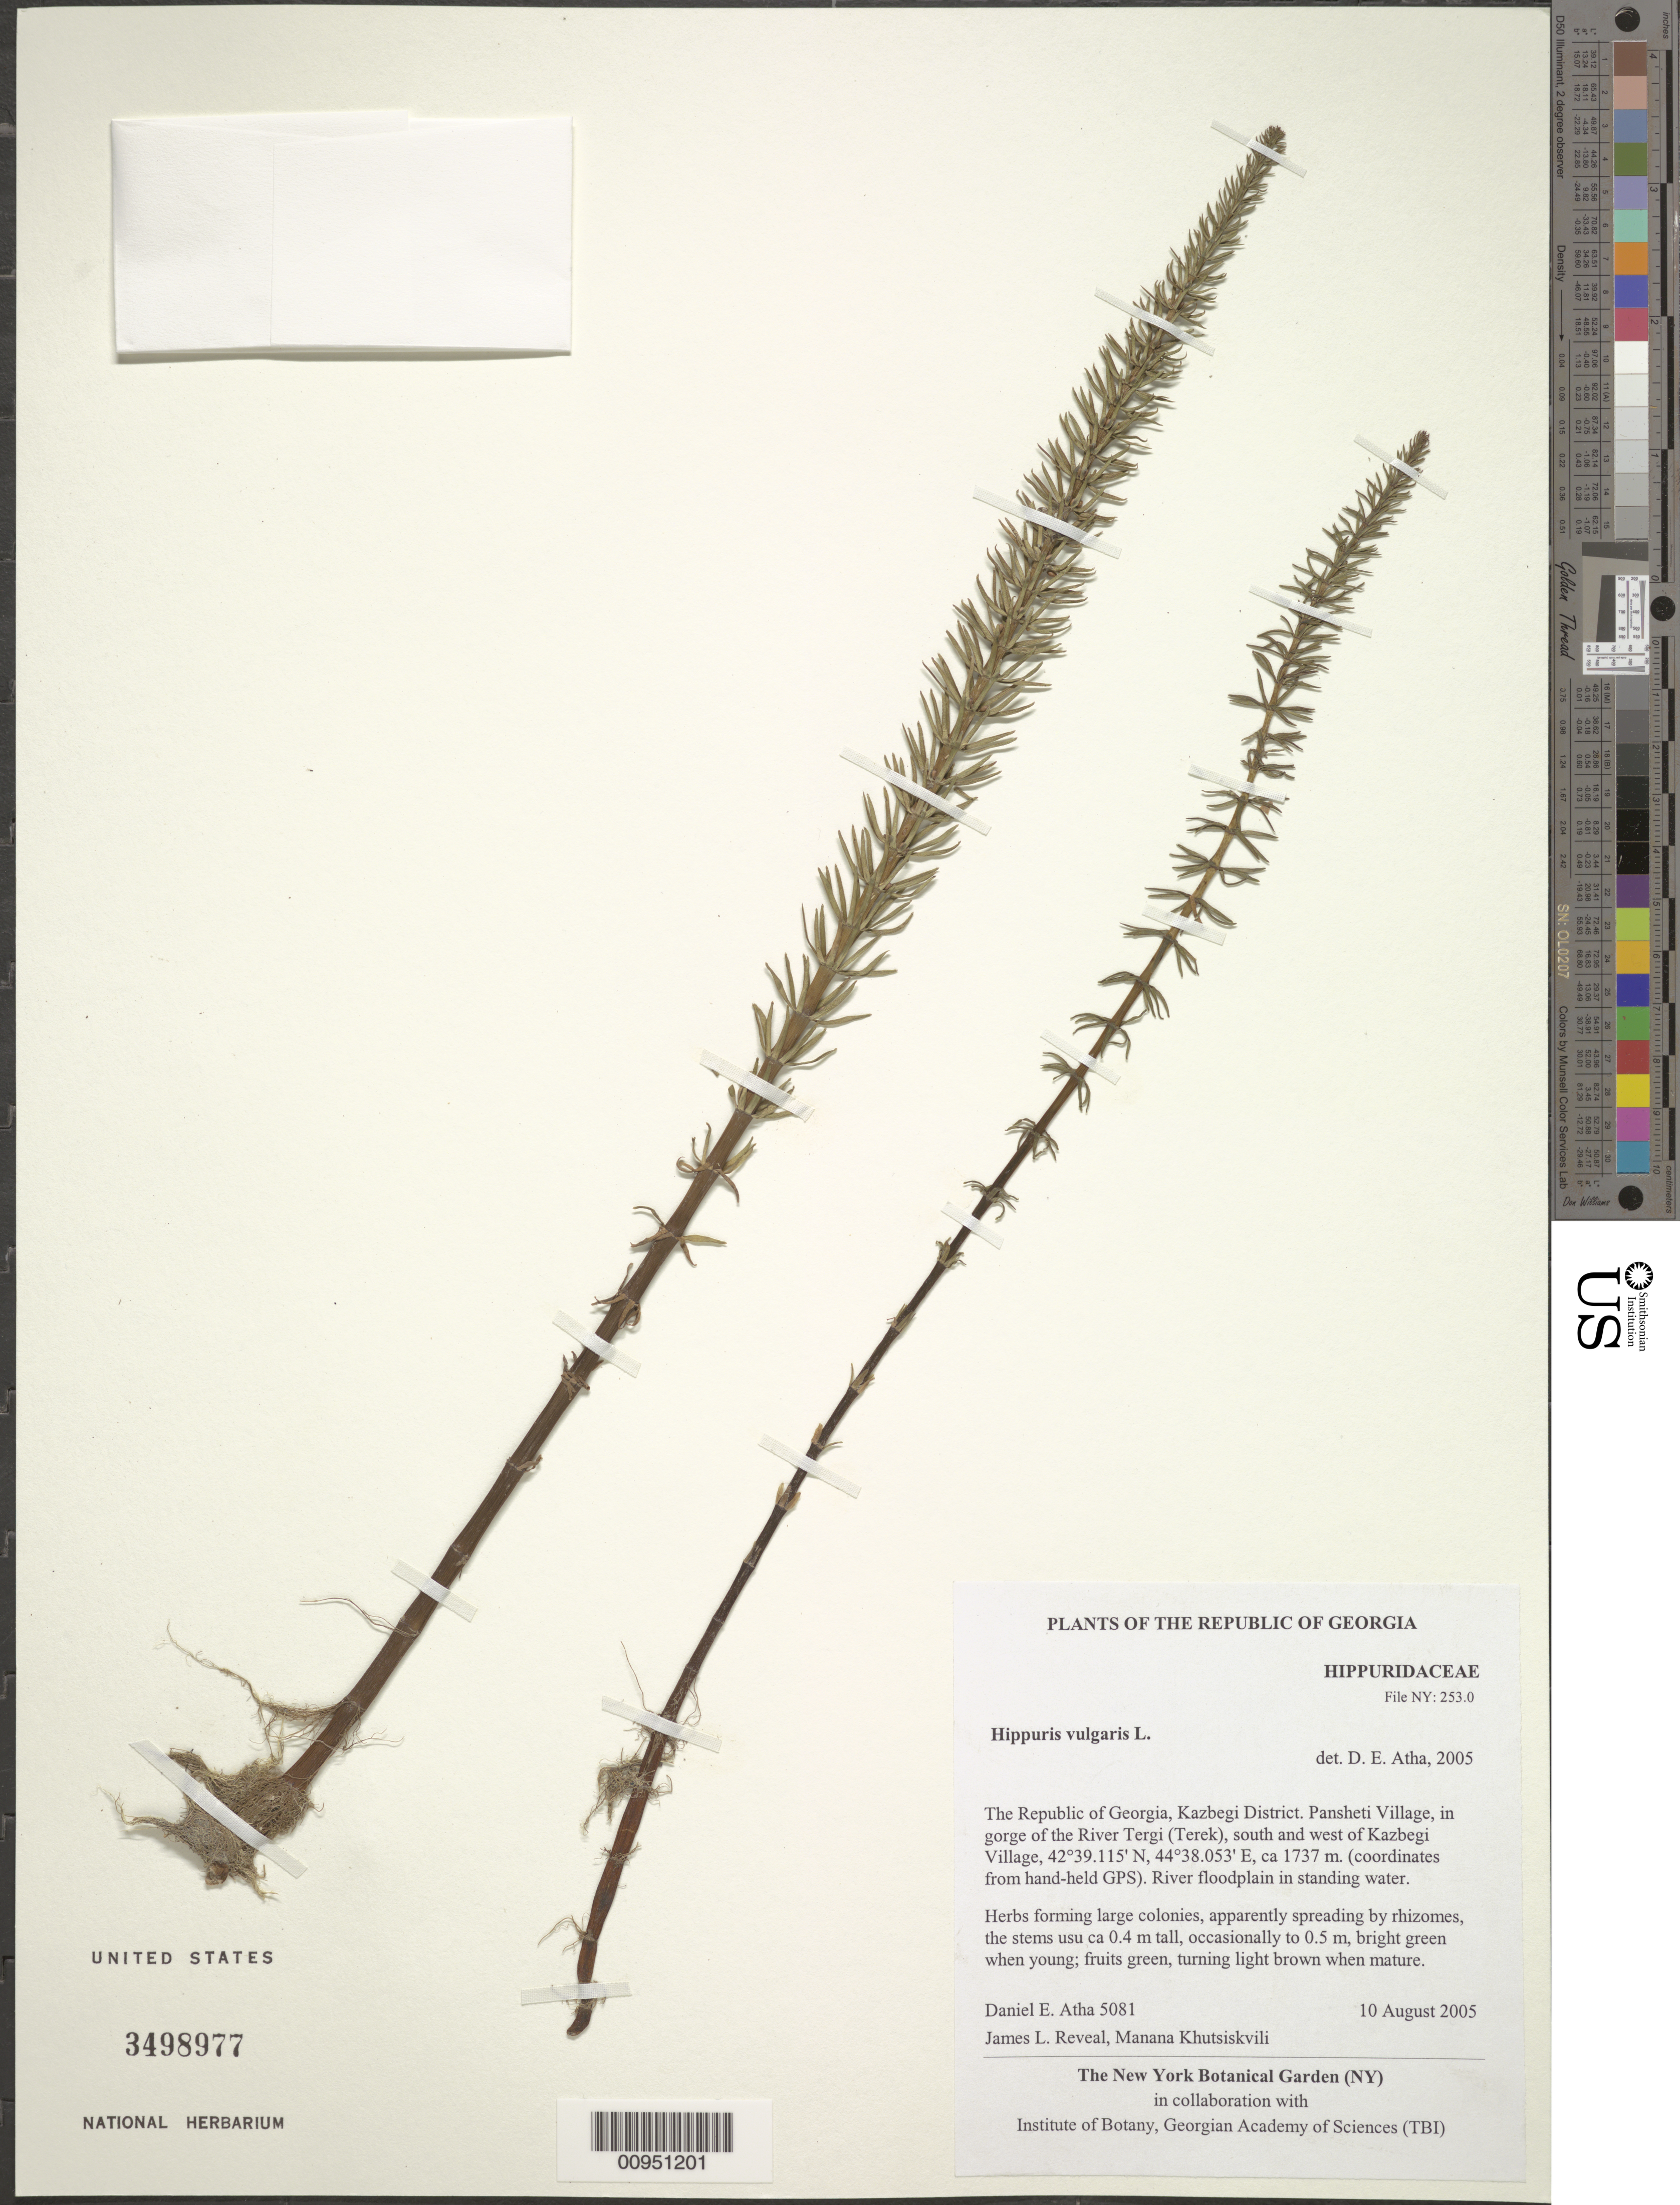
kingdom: Plantae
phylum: Tracheophyta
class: Magnoliopsida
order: Lamiales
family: Plantaginaceae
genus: Hippuris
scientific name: Hippuris vulgaris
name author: L.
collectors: D. Atha, J. L. Reveal & M. Khutsiskvili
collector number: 5081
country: Georgia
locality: Pansheti Village, in gorge of the River Tergi (Terek) SW of Kazbegi Village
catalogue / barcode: US 3498977